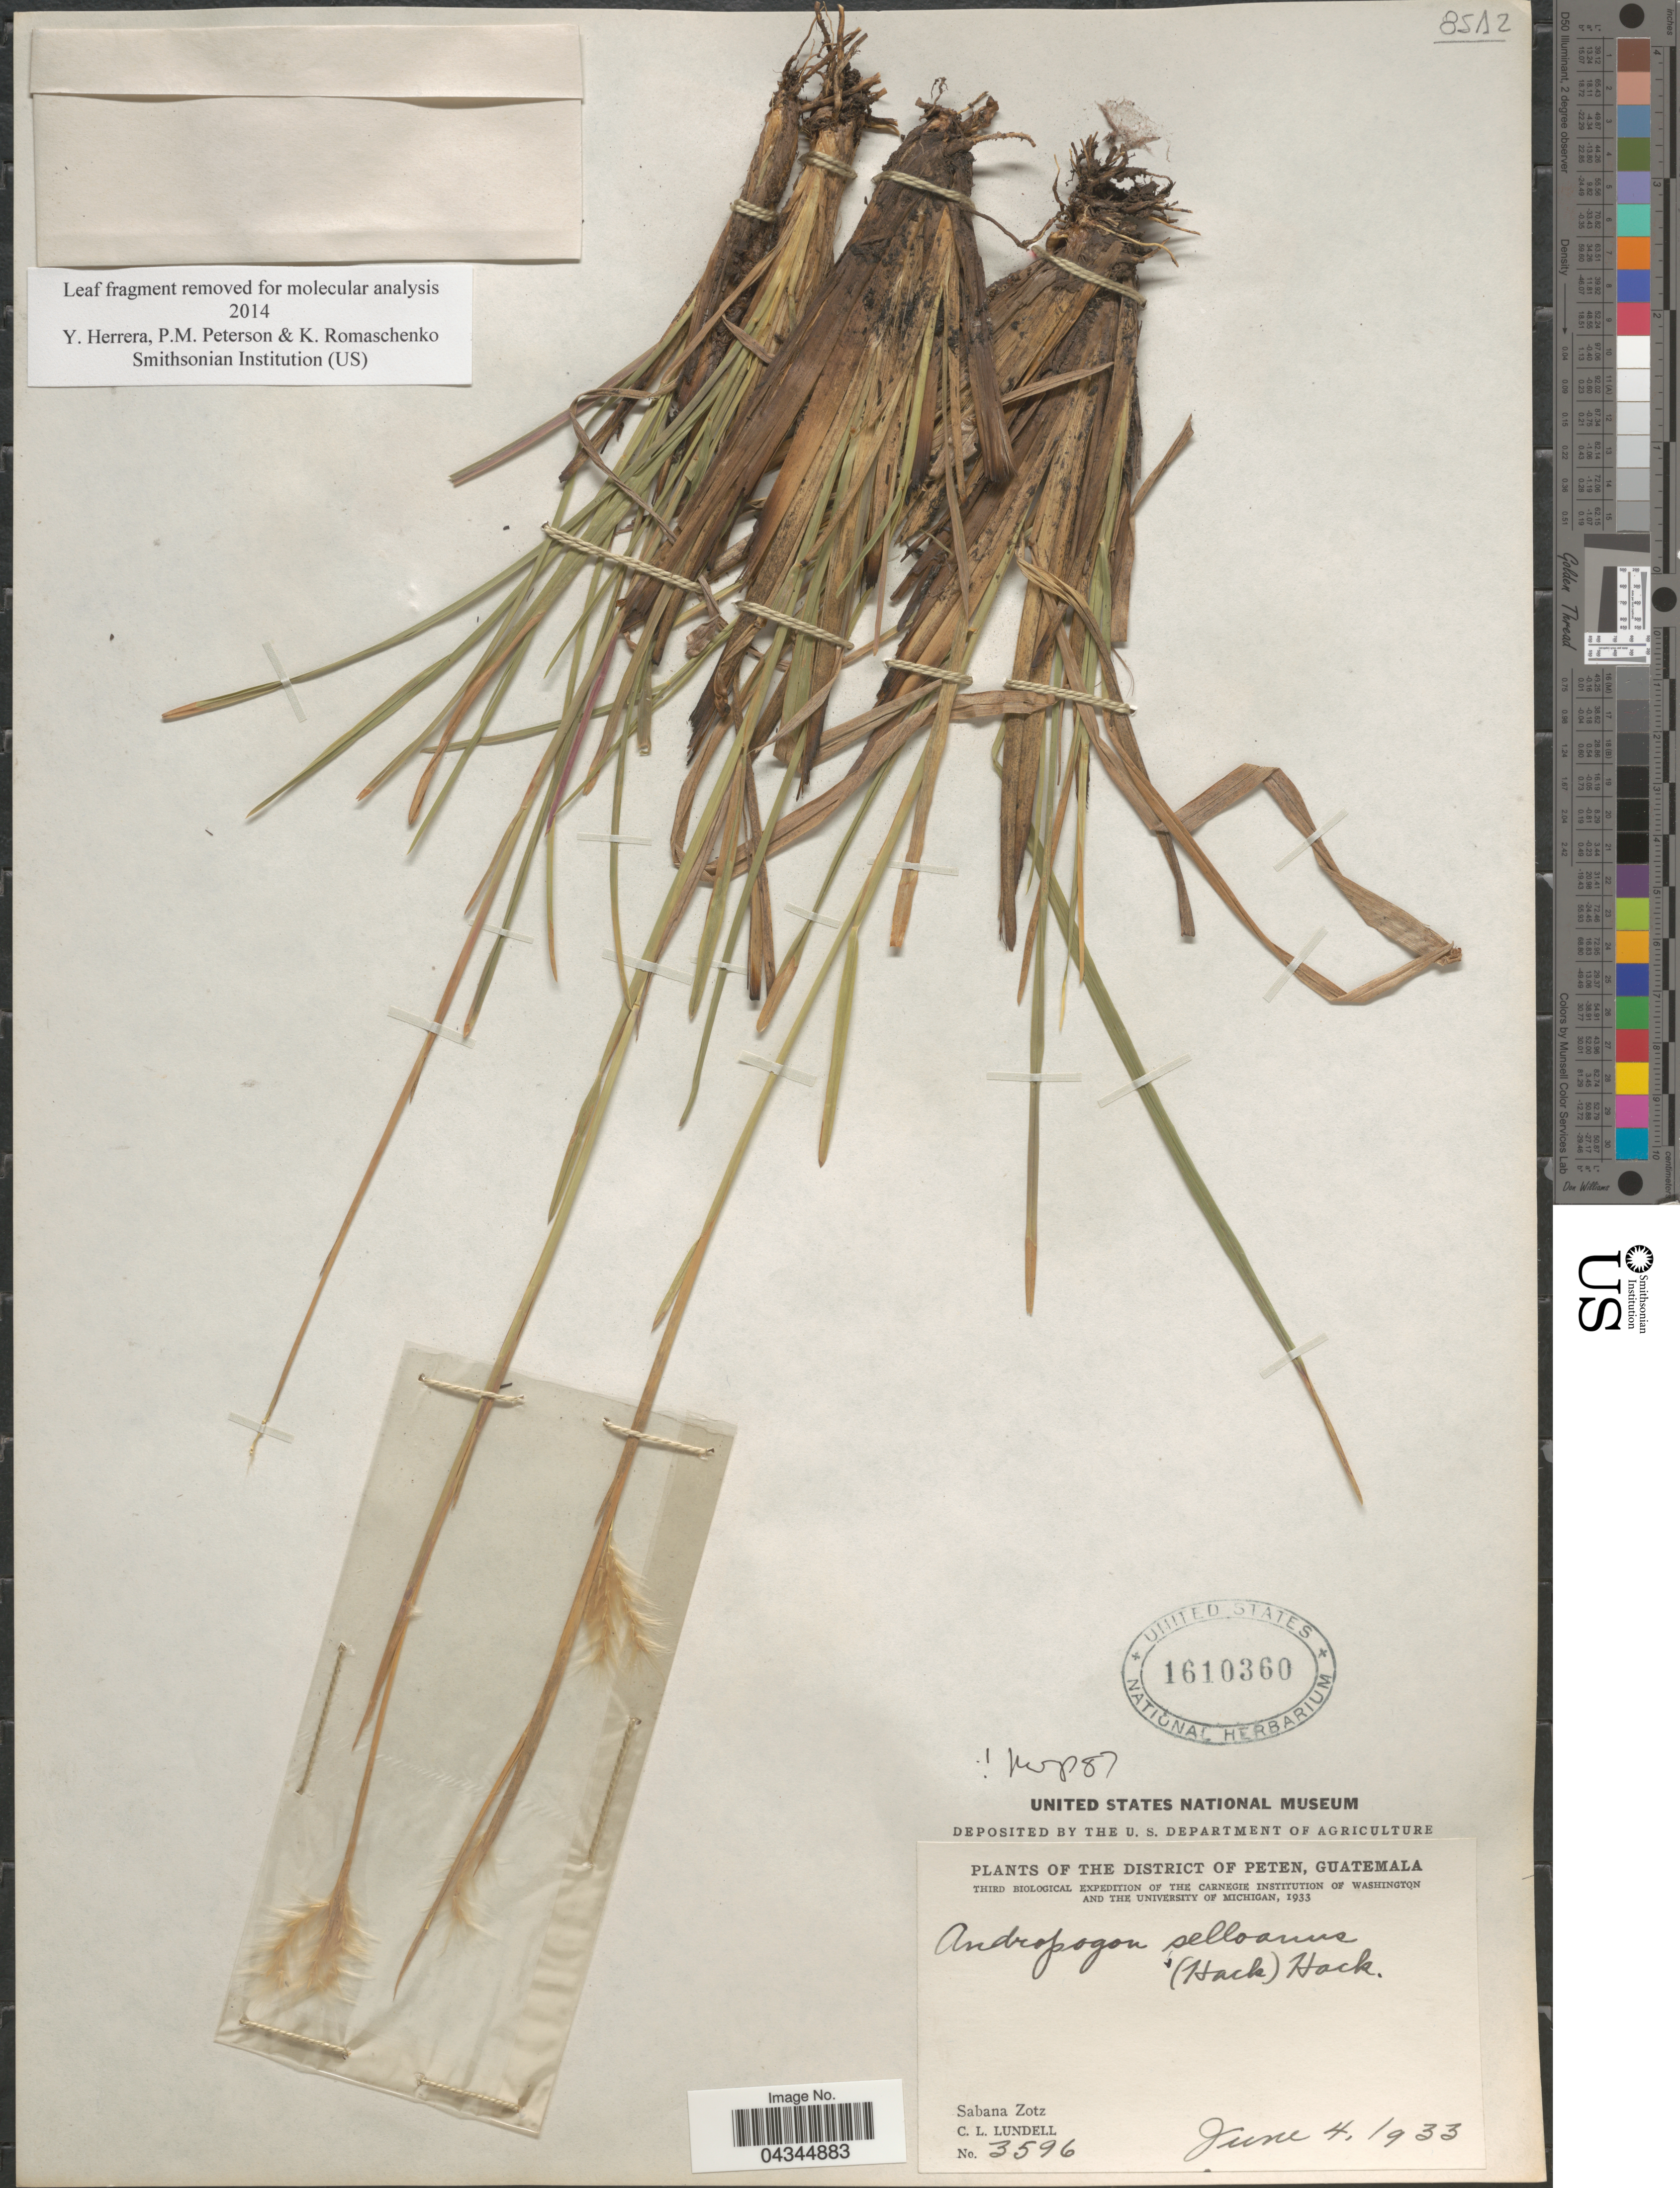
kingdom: Plantae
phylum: Tracheophyta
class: Liliopsida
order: Poales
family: Poaceae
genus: Andropogon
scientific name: Andropogon selloanus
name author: (Hack.) Hack.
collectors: C. L. Lundell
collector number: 3596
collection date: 1933-06-04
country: Guatemala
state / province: El Peten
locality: The District of Peten. Third Biological Expedition of the Carnegie Institution of Washington and the University of Michigan, 1933. Sabana Zotz.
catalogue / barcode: US 1610360